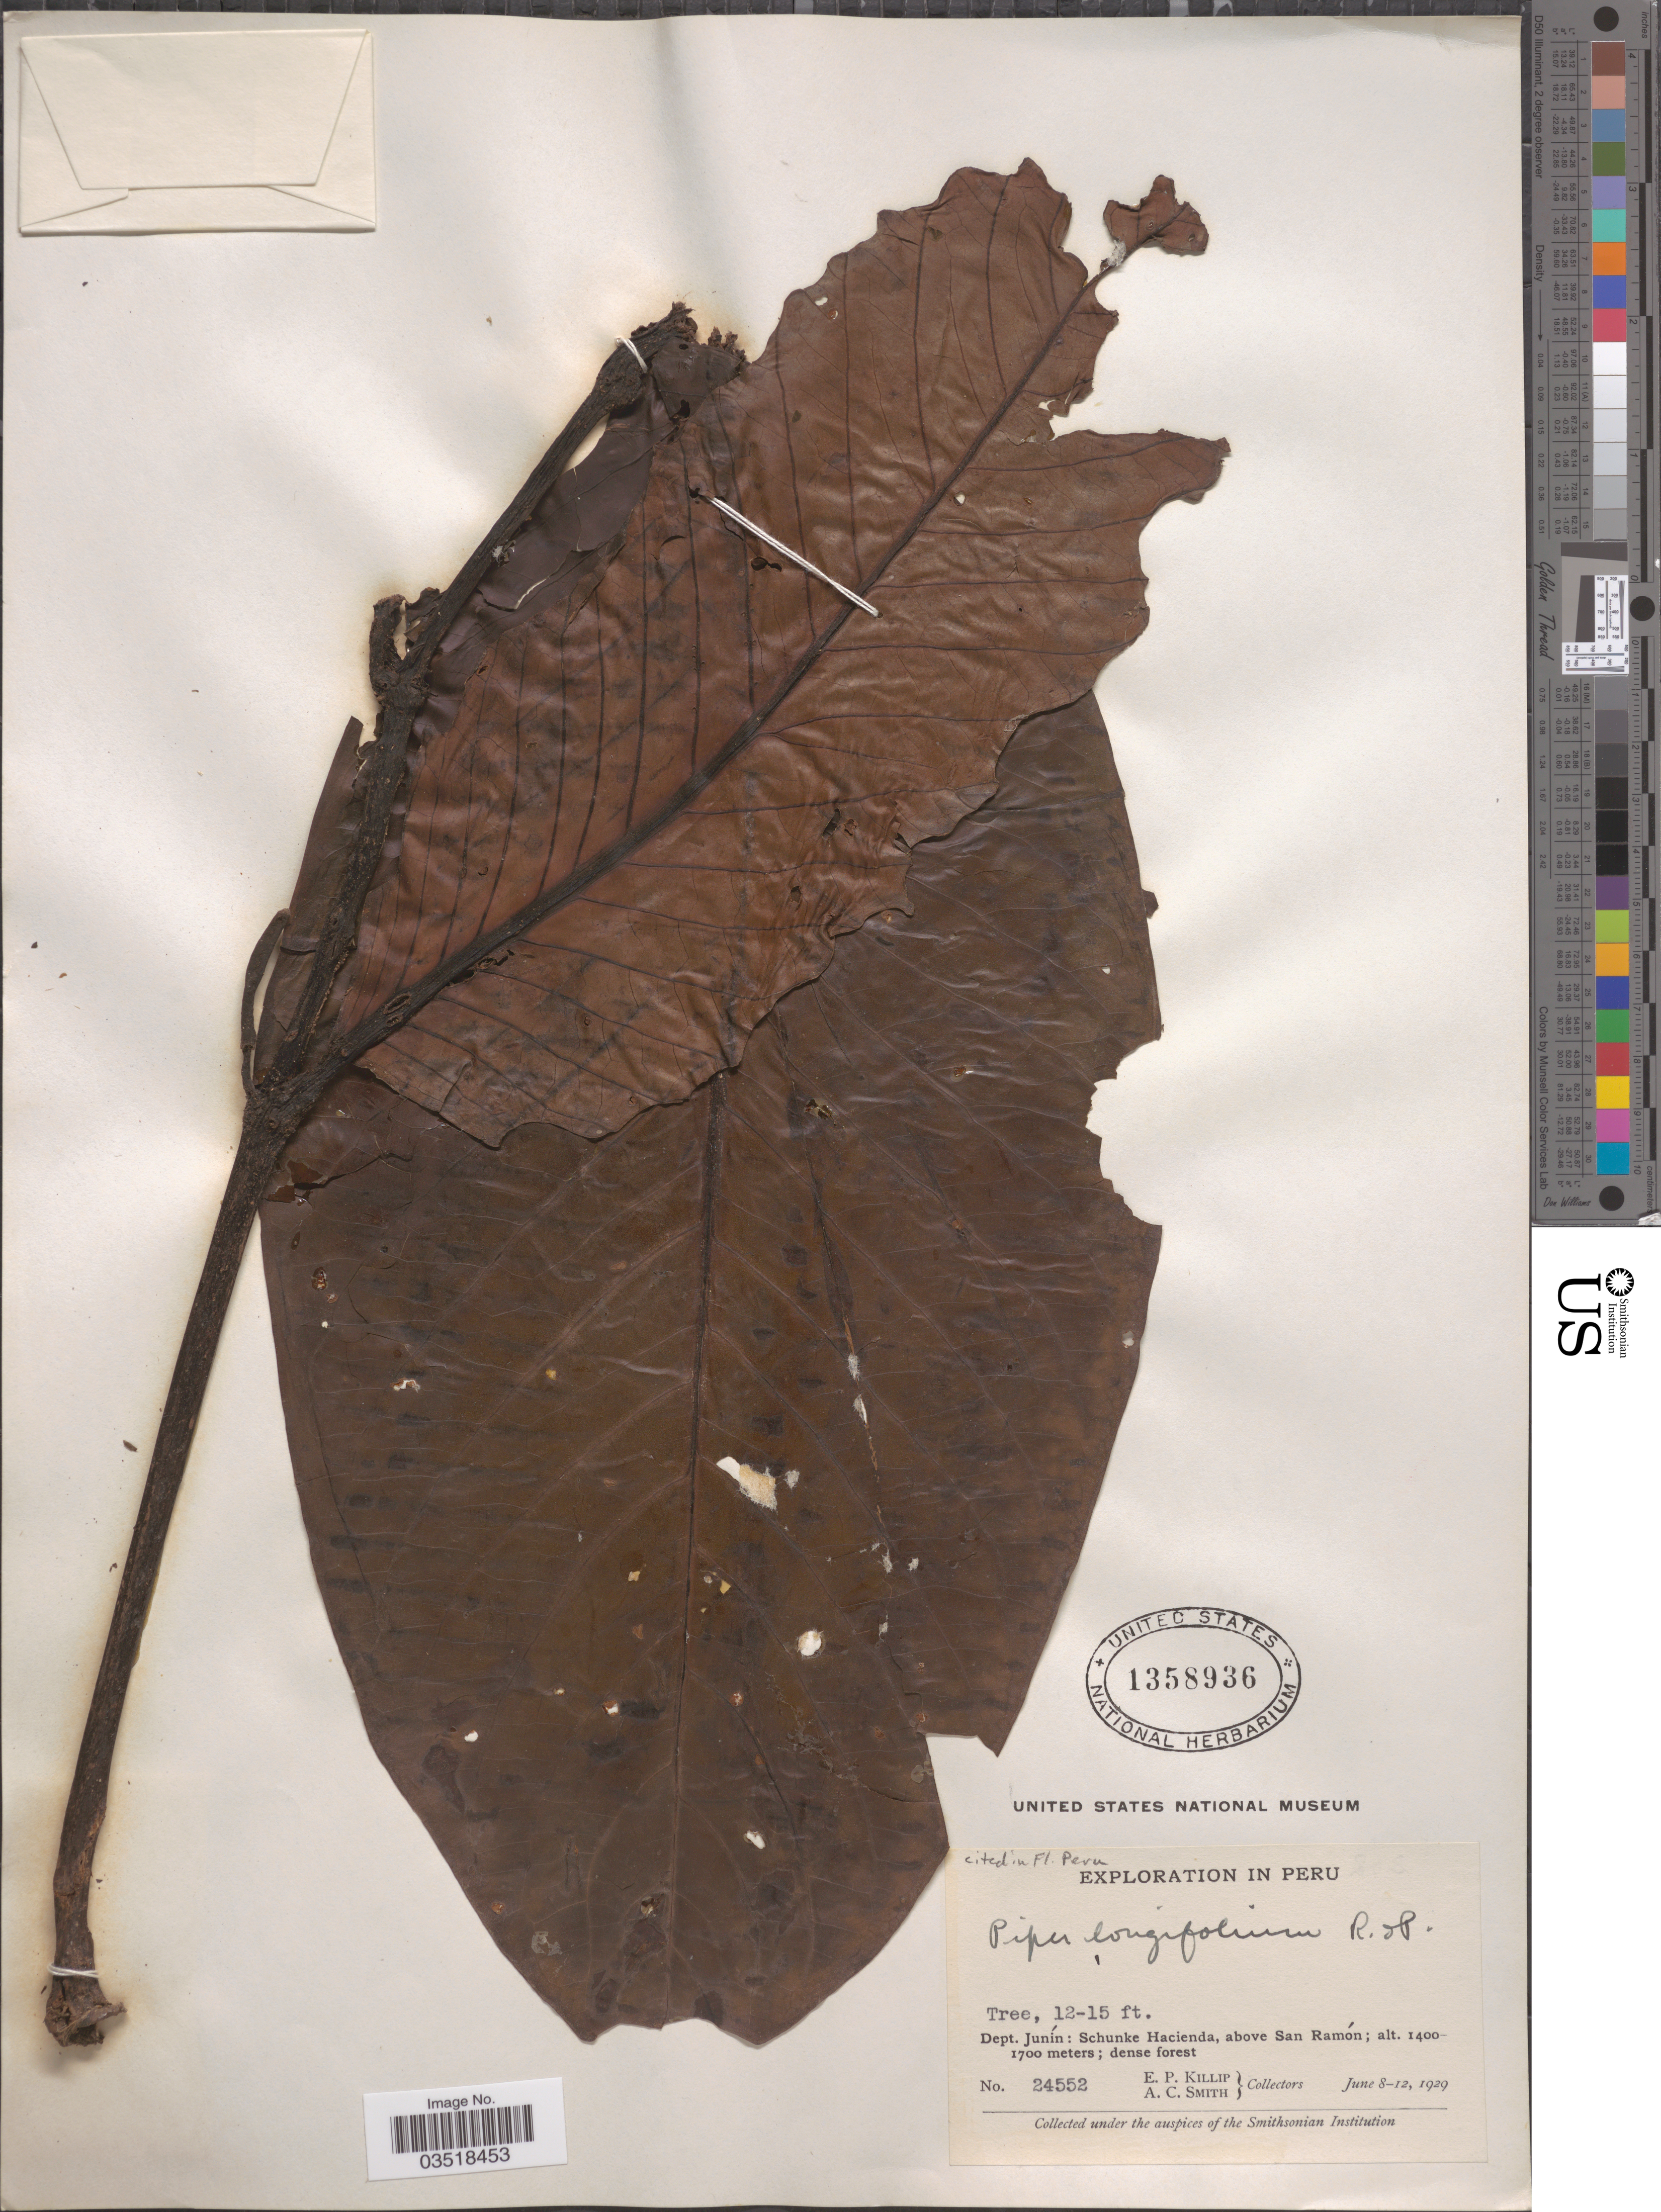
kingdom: Plantae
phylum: Tracheophyta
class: Magnoliopsida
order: Piperales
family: Piperaceae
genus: Piper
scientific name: Piper longifolium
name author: Ruiz & Pav.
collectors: E. P. Killip & A. C. Smith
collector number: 24552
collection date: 1929-06-08/1929-06-12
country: Peru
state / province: Junín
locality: Dept. Junín: Schunke Hacienda, above San Ramón.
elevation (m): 1400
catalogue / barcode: US 1358936